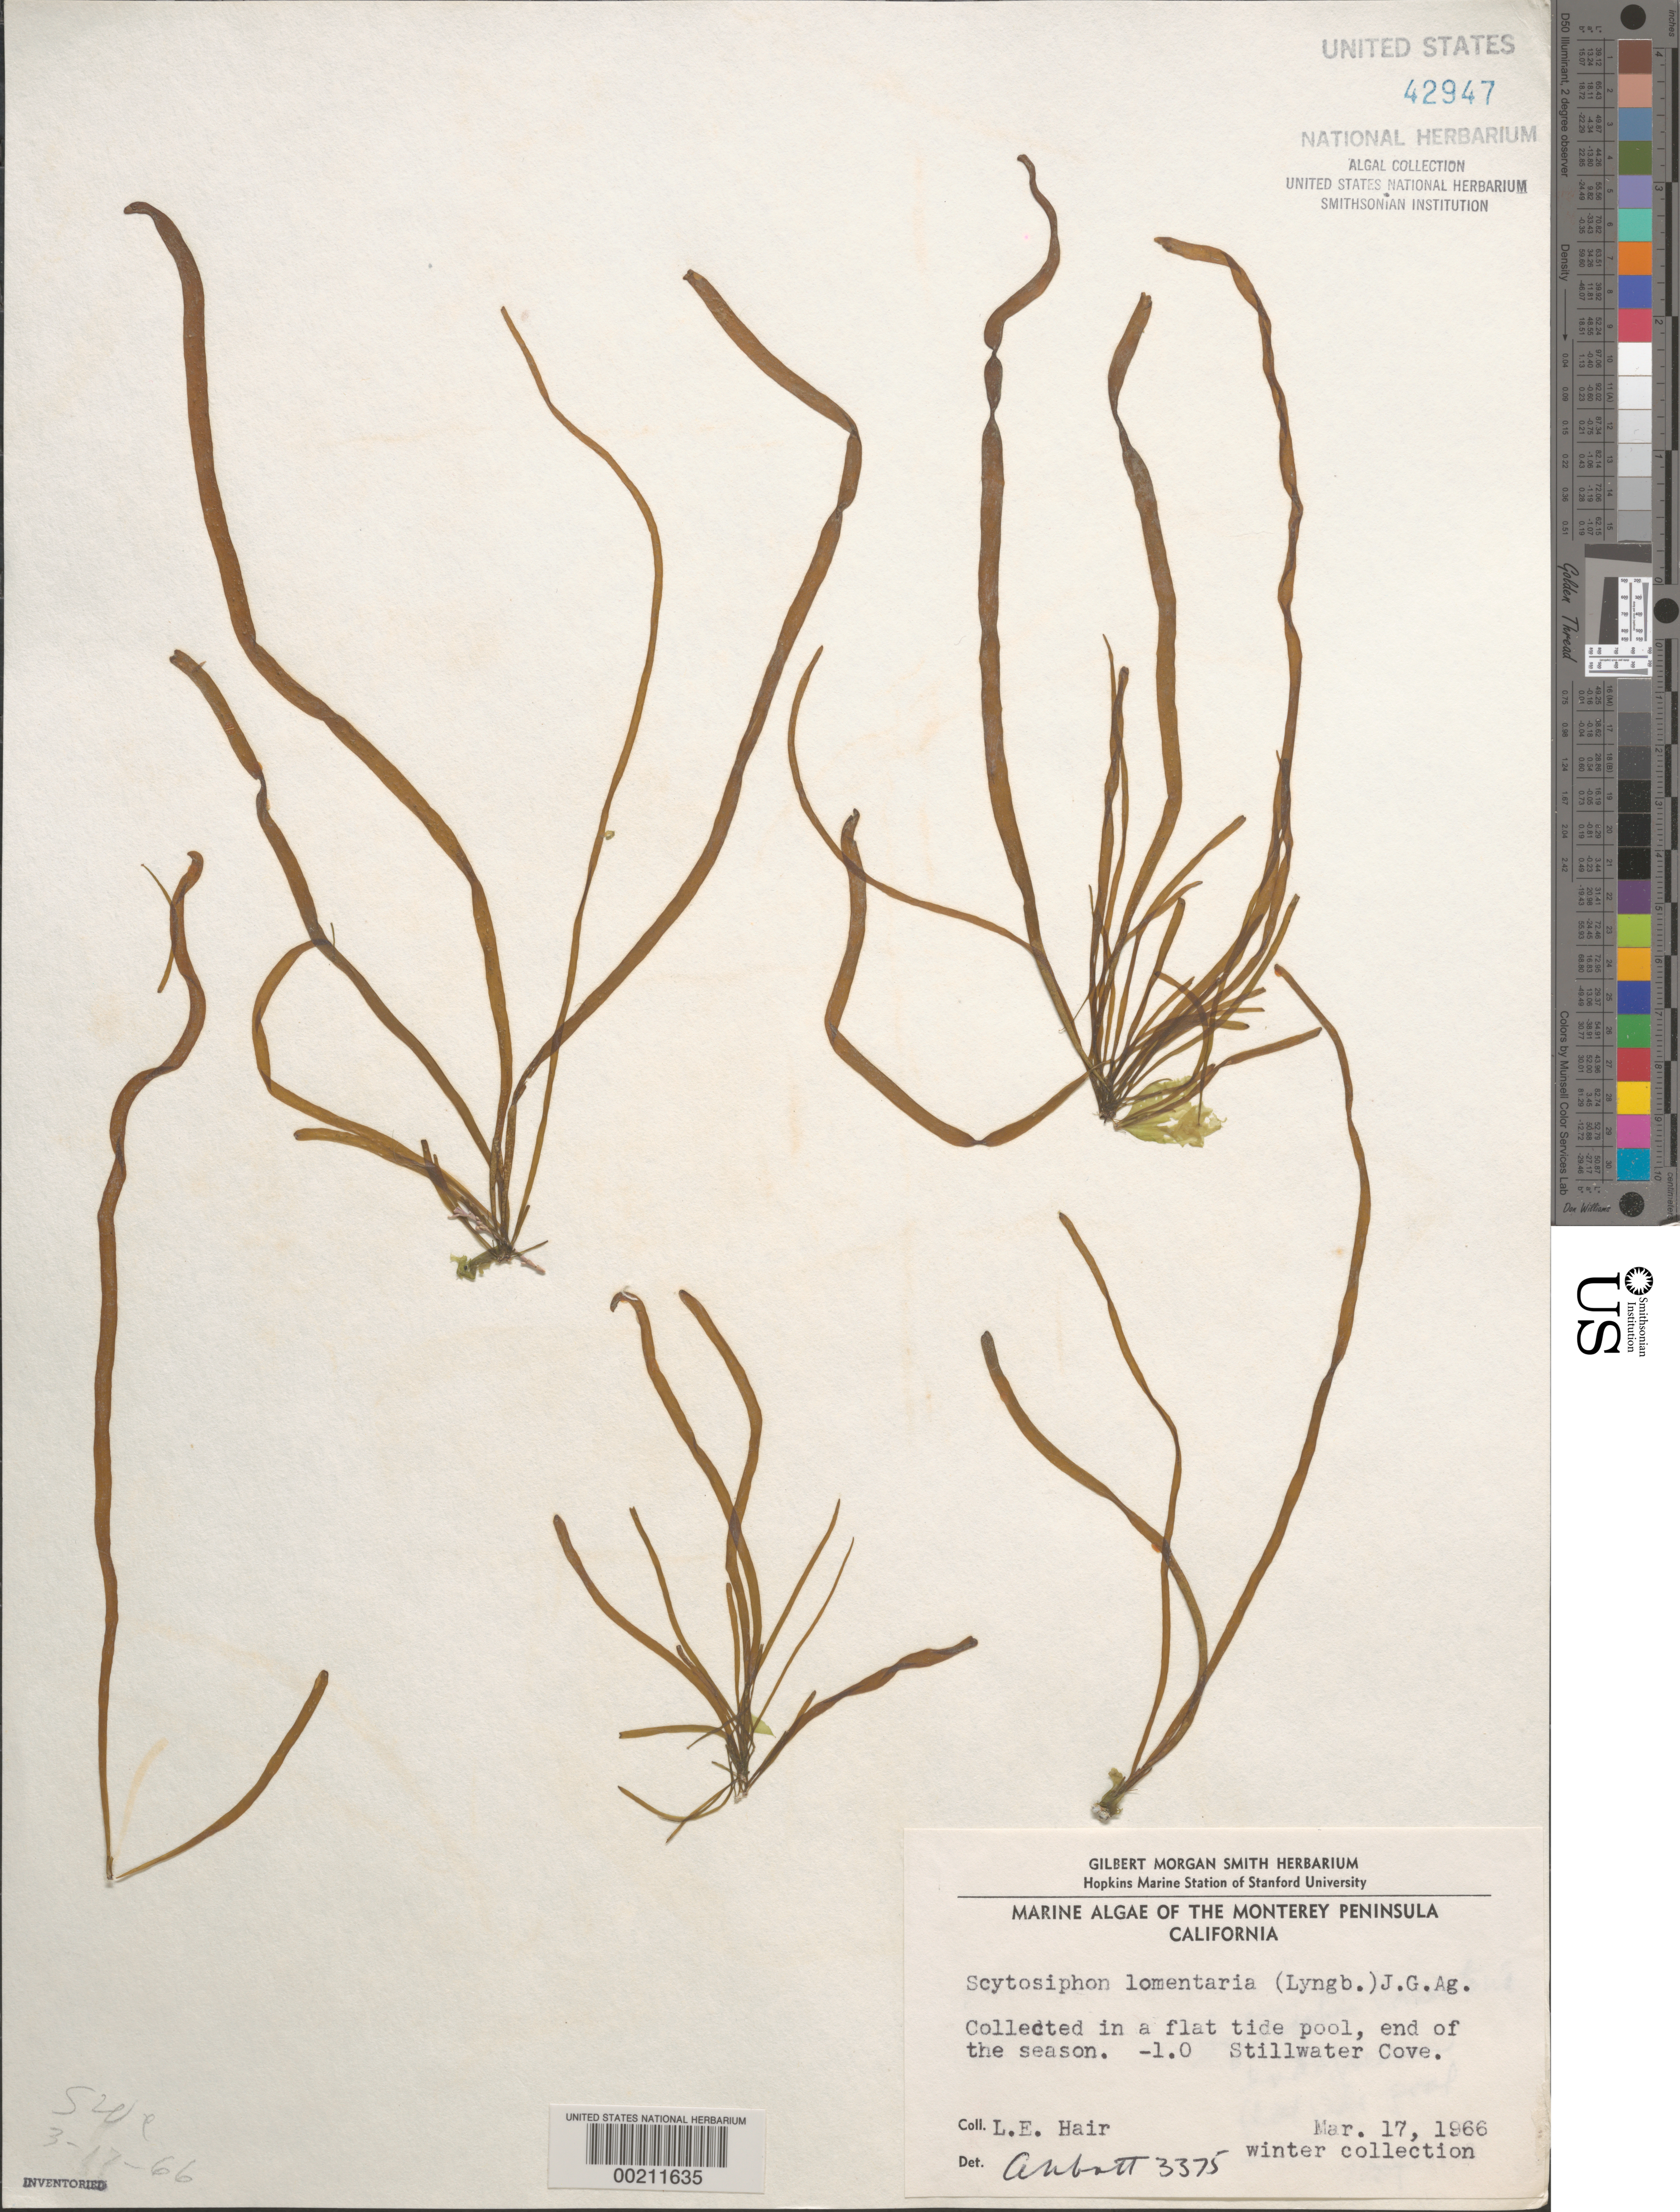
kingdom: Chromista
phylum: Ochrophyta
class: Phaeophyceae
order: Scytosiphonales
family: Scytosiphonaceae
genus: Scytosiphon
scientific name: Scytosiphon lomentaria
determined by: Abbott, Isabella A.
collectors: L. Hair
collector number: IAA 3375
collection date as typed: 17 Mar 1966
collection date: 1966-03-17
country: United States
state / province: California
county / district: Monterey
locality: Stillwater Cove, Monterey Peninsula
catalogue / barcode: US 42947